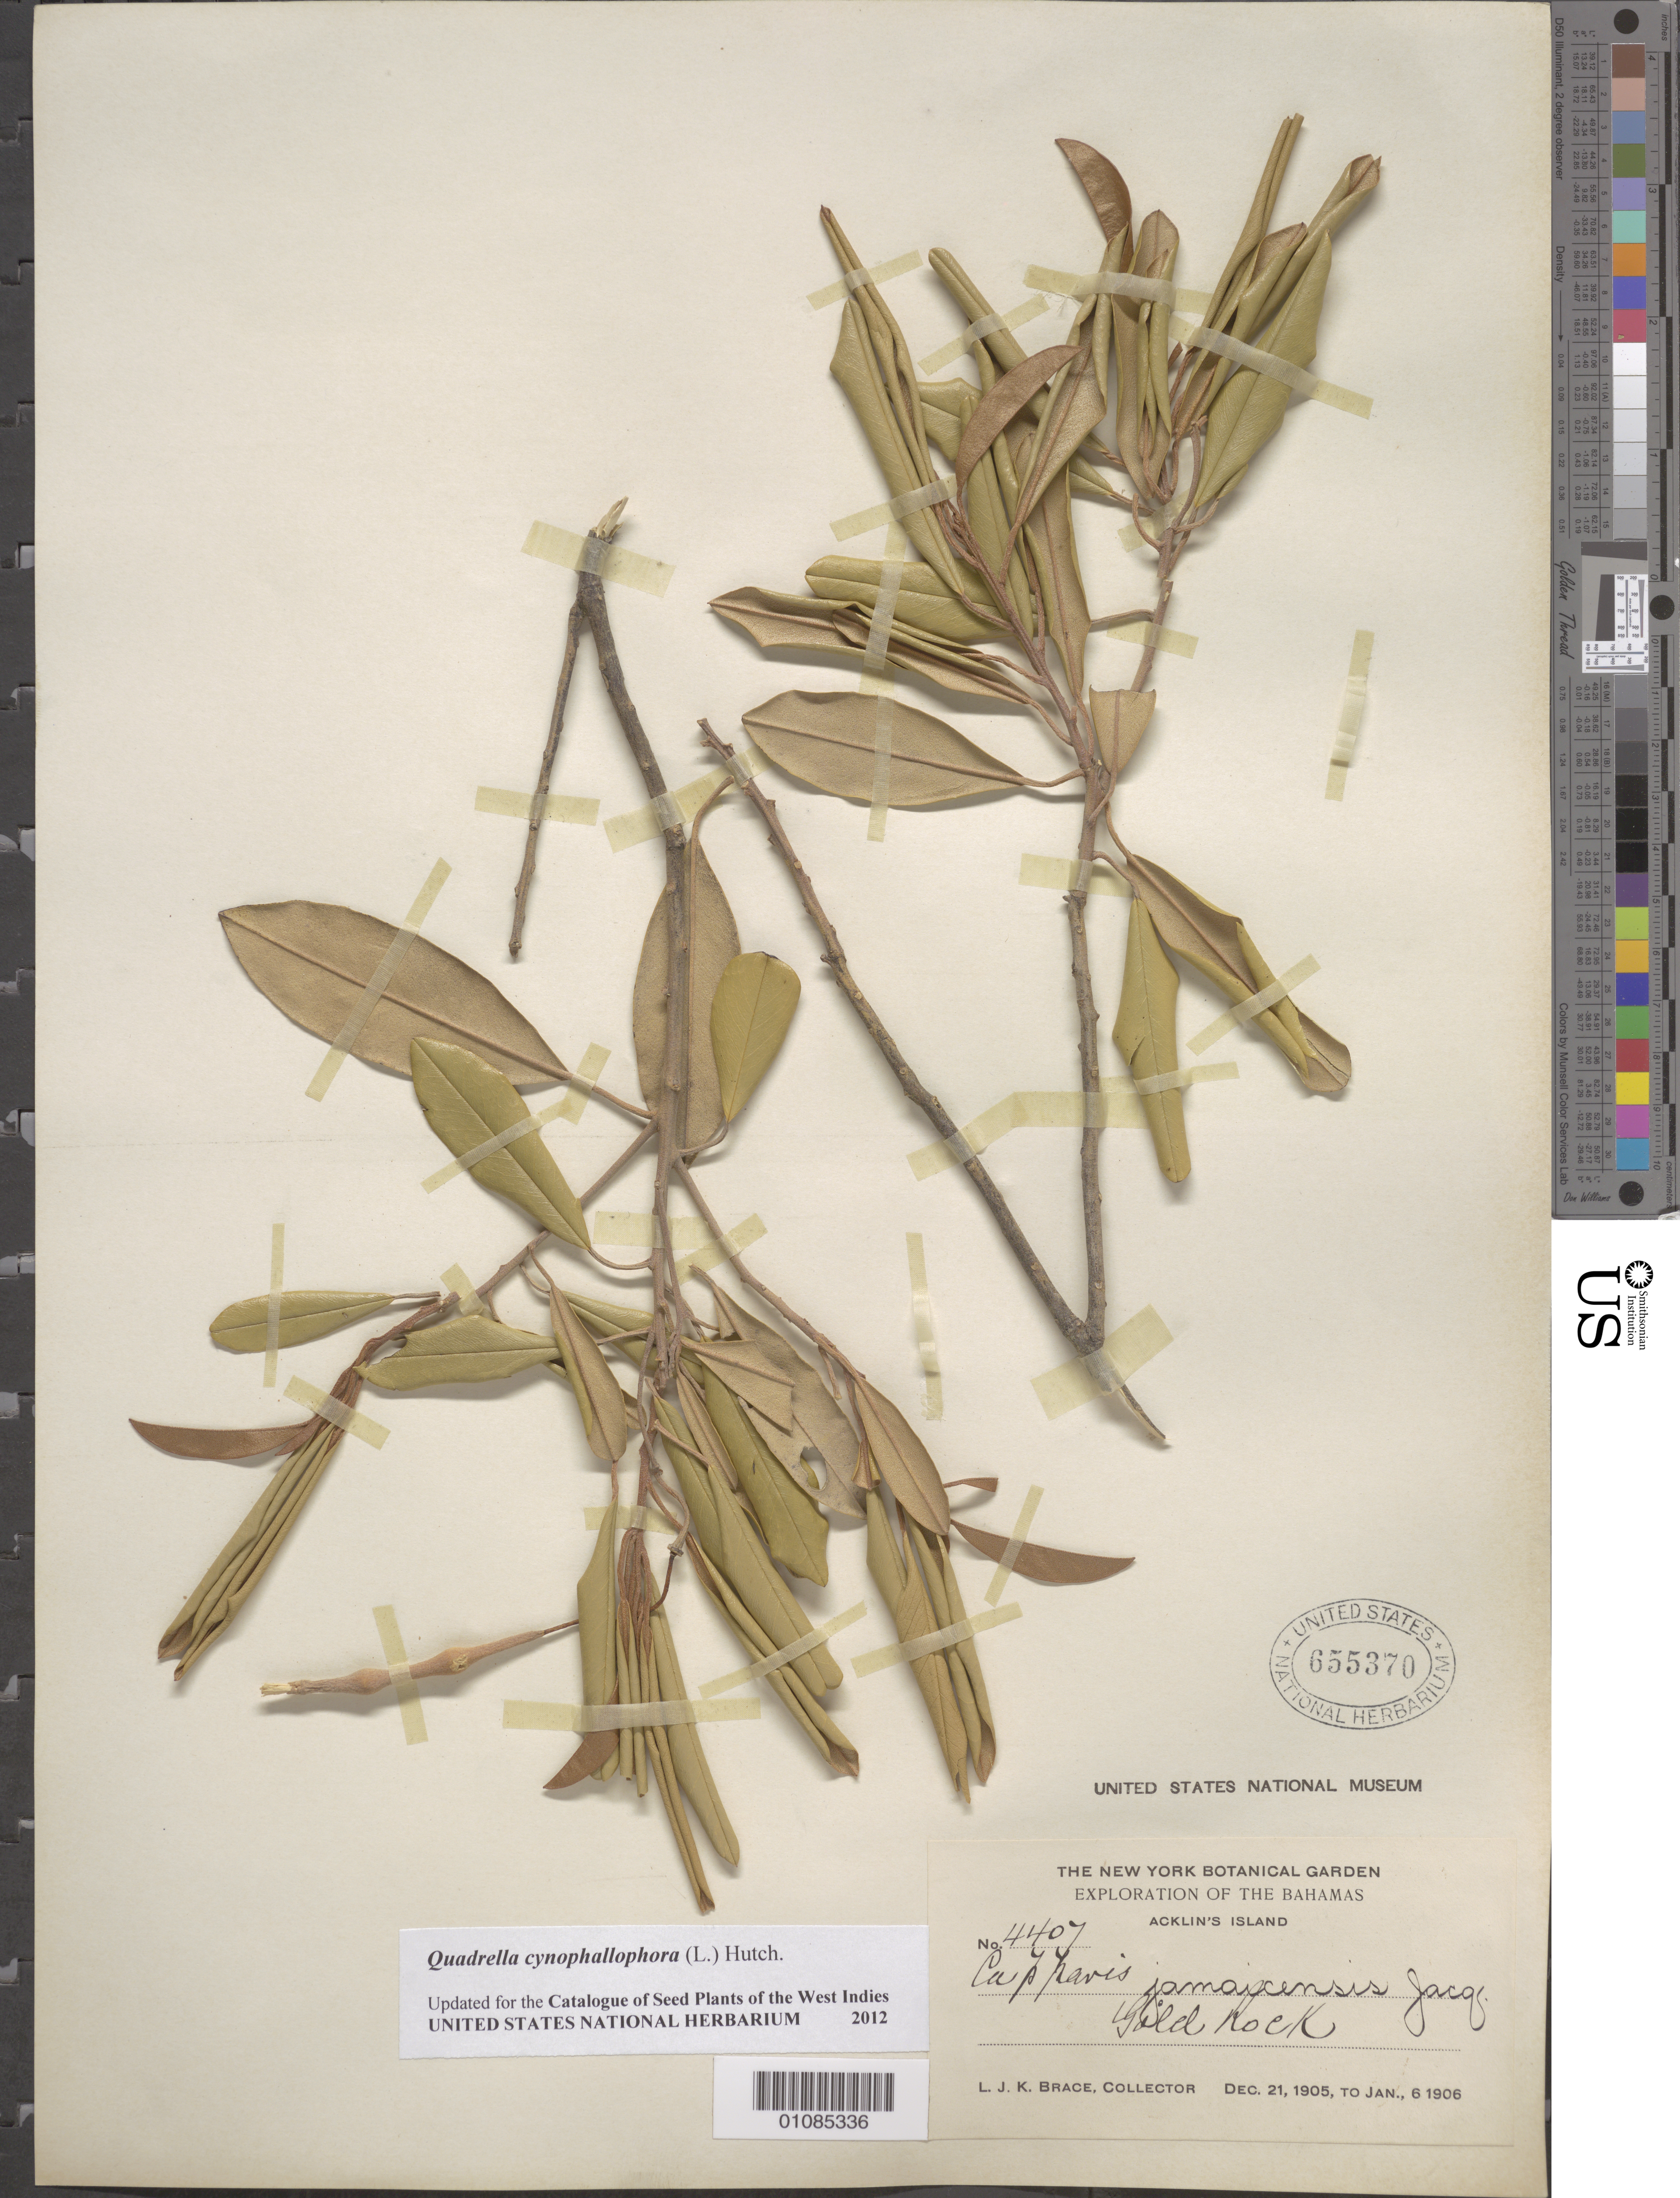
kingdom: Plantae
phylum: Tracheophyta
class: Magnoliopsida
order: Brassicales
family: Capparaceae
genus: Quadrella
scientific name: Quadrella cynophallophora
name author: (L.) Hutch.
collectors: L. J. K. Brace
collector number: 4407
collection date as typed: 21 Dec 1905 to 06 Jan 1906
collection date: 1905-12-21/1906-01-06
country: Bahamas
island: Acklin's I.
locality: Gold Rock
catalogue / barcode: US 655370